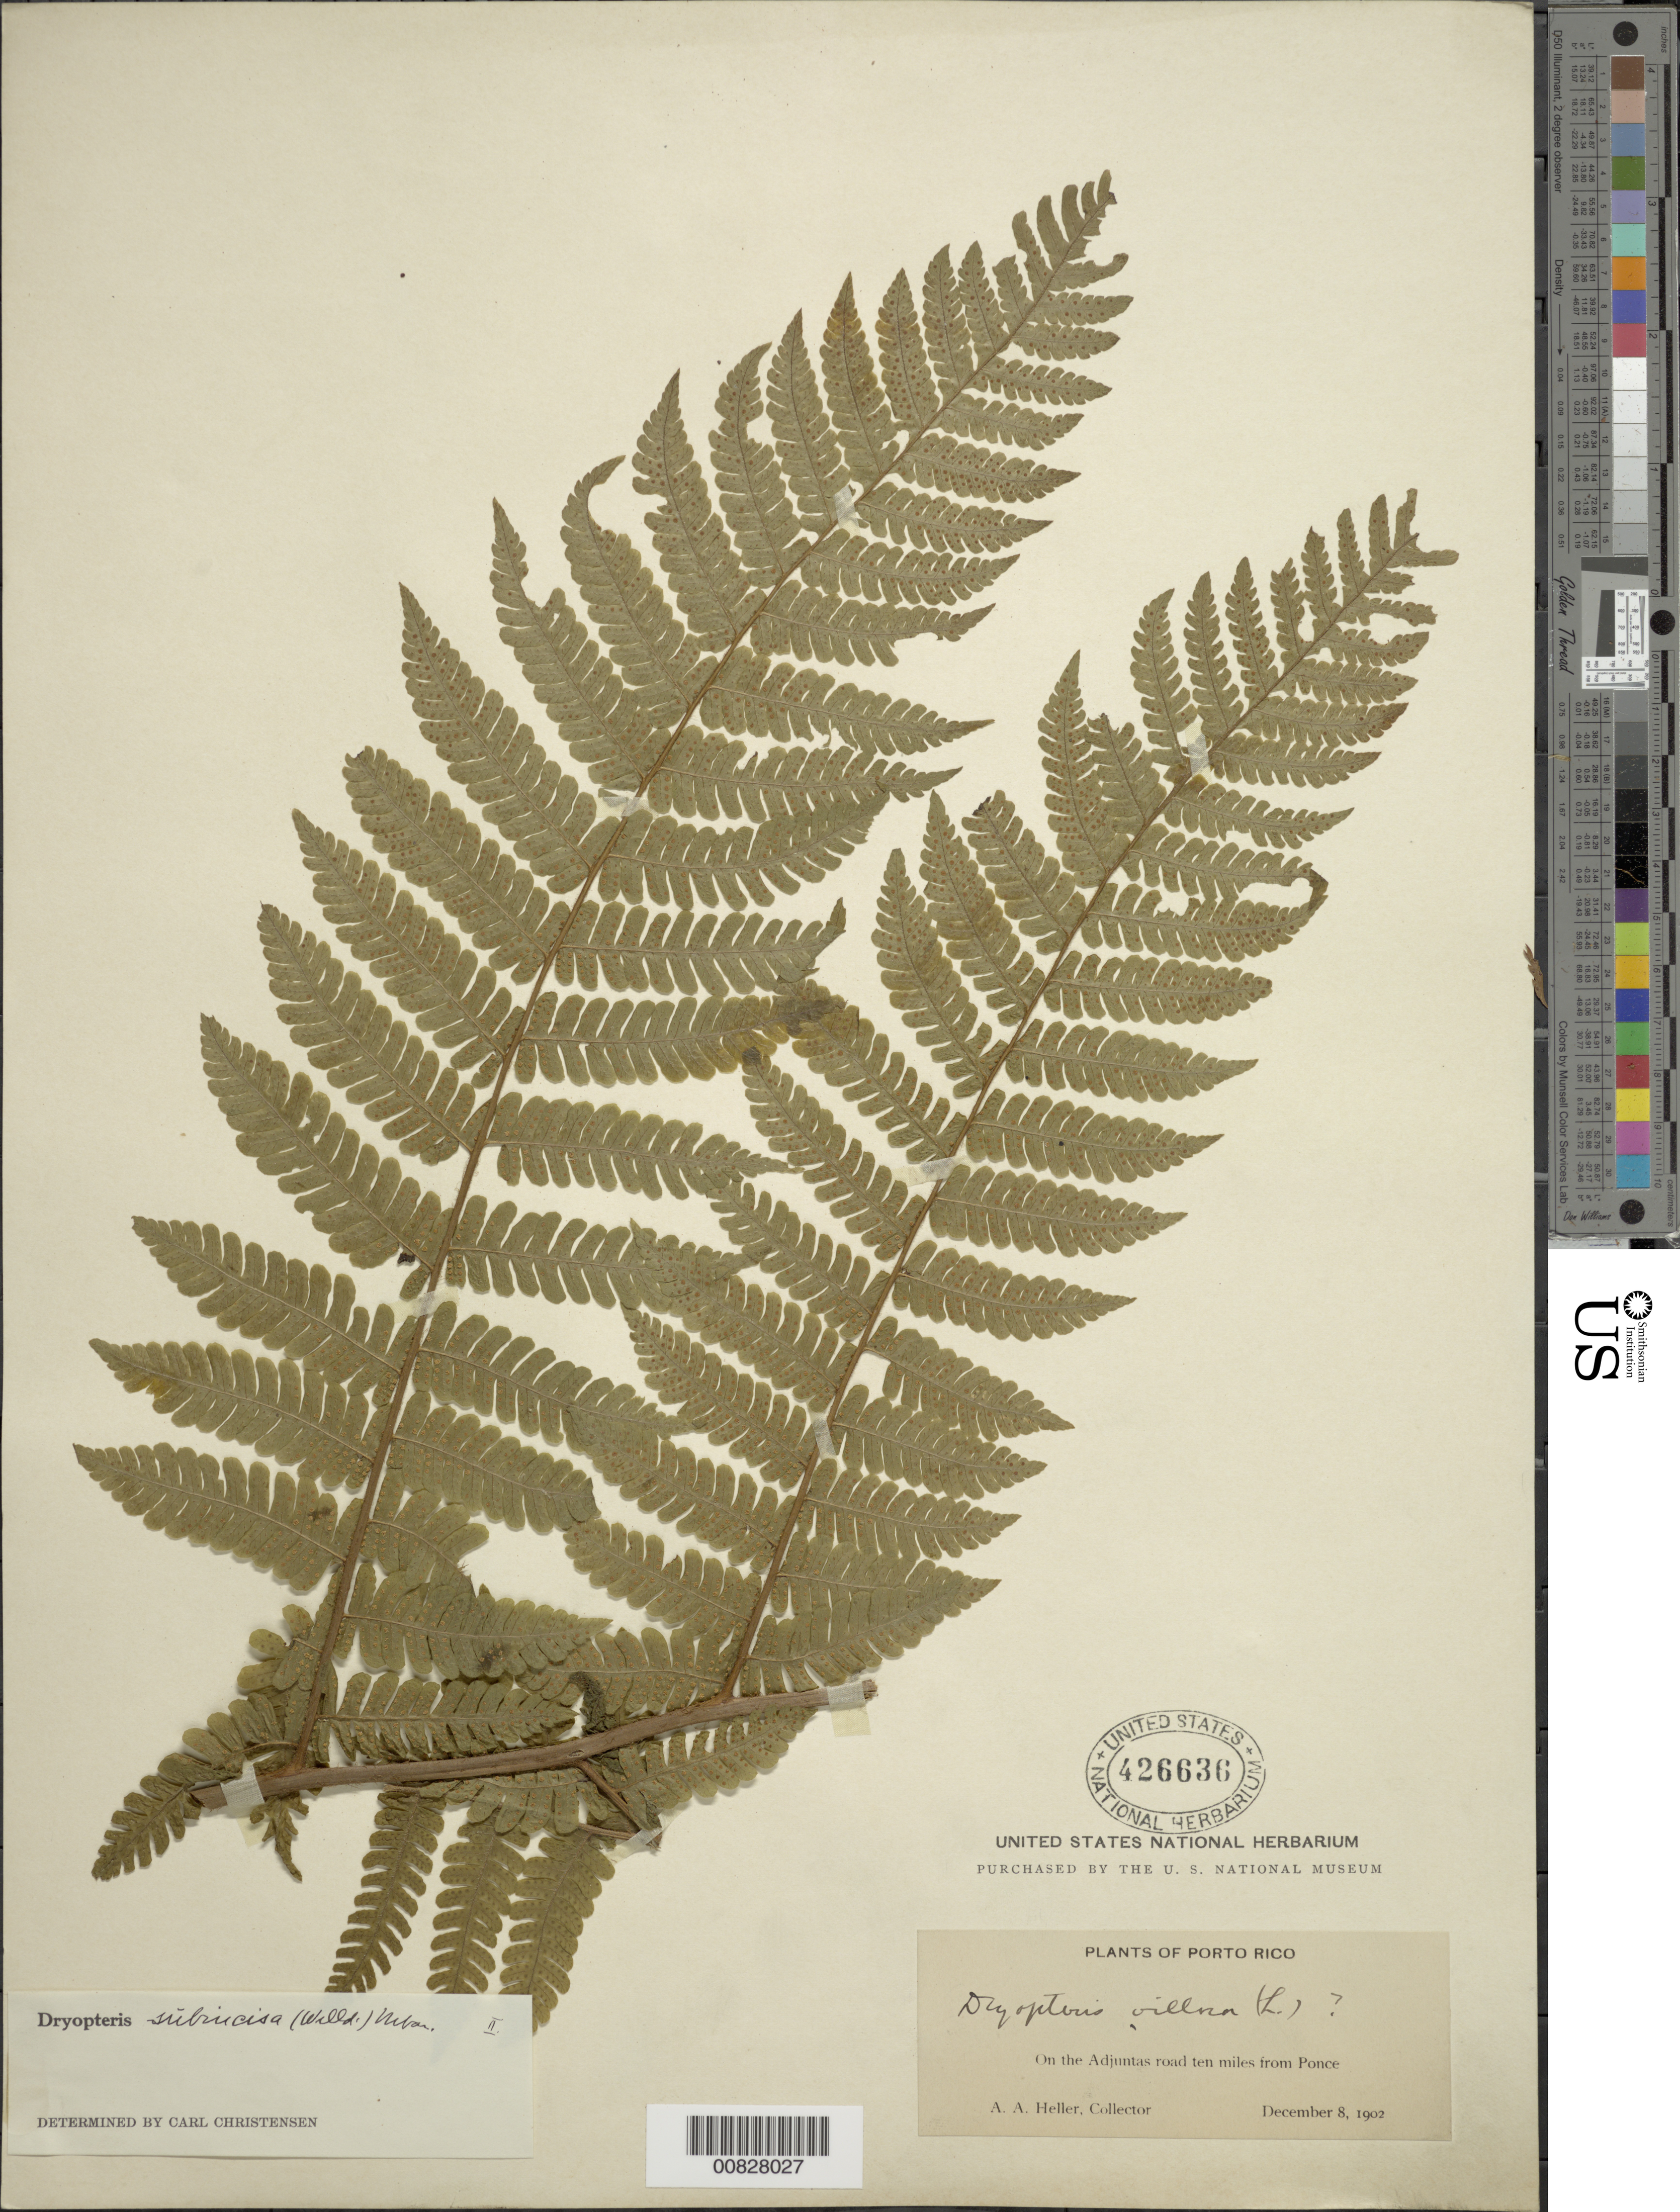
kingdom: Plantae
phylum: Tracheophyta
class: Polypodiopsida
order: Polypodiales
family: Dryopteridaceae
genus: Megalastrum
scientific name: Megalastrum subincisum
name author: (Willd.) A.R. Sm. & R.C. Moran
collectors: A. A. Heller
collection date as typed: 08 Dec 1902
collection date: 1902-12-08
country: Puerto Rico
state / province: Adjuntas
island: Puerto Rico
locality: Adjuntas road, 10 miles from Ponce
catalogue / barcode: US 426636